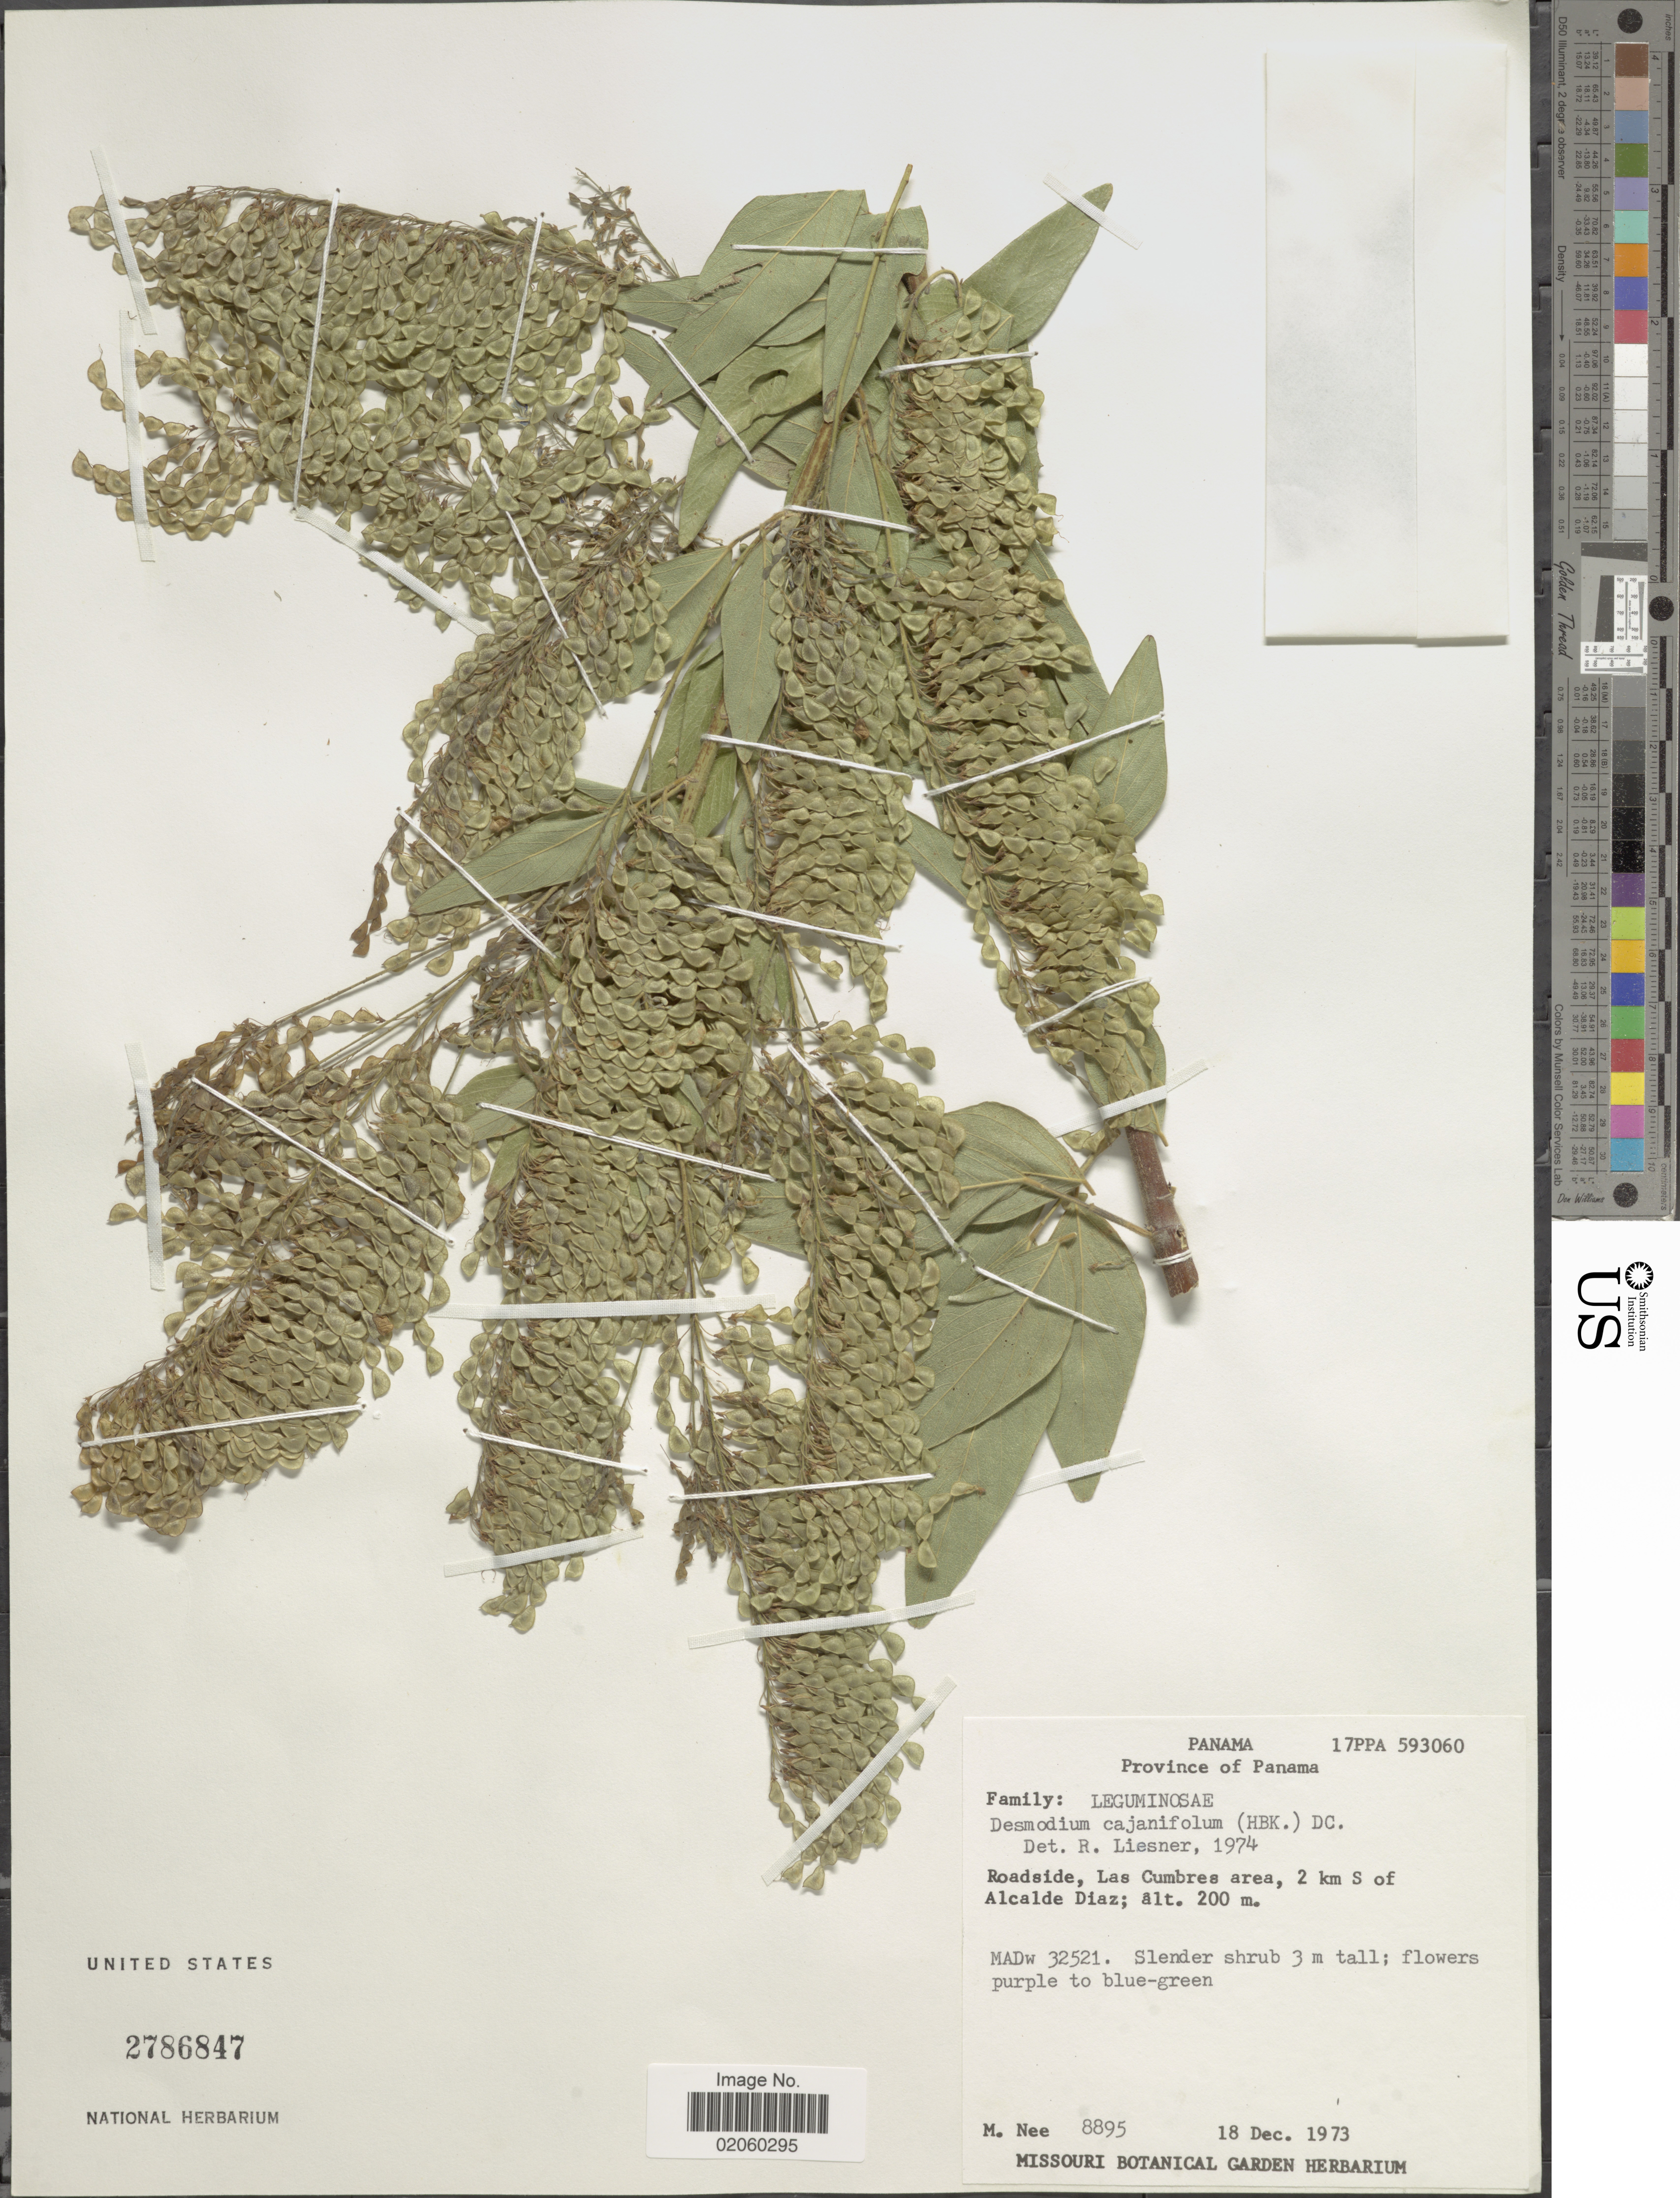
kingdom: Plantae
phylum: Tracheophyta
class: Magnoliopsida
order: Fabales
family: Fabaceae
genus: Desmodium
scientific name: Desmodium cajanifolium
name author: (Kunth) DC.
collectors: M. Nee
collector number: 8895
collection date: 1973-12-18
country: Panama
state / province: Panamá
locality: Roadside, Las Cumbres area, 2 km S of Alcalde Diaz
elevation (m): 200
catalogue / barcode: US 2786847